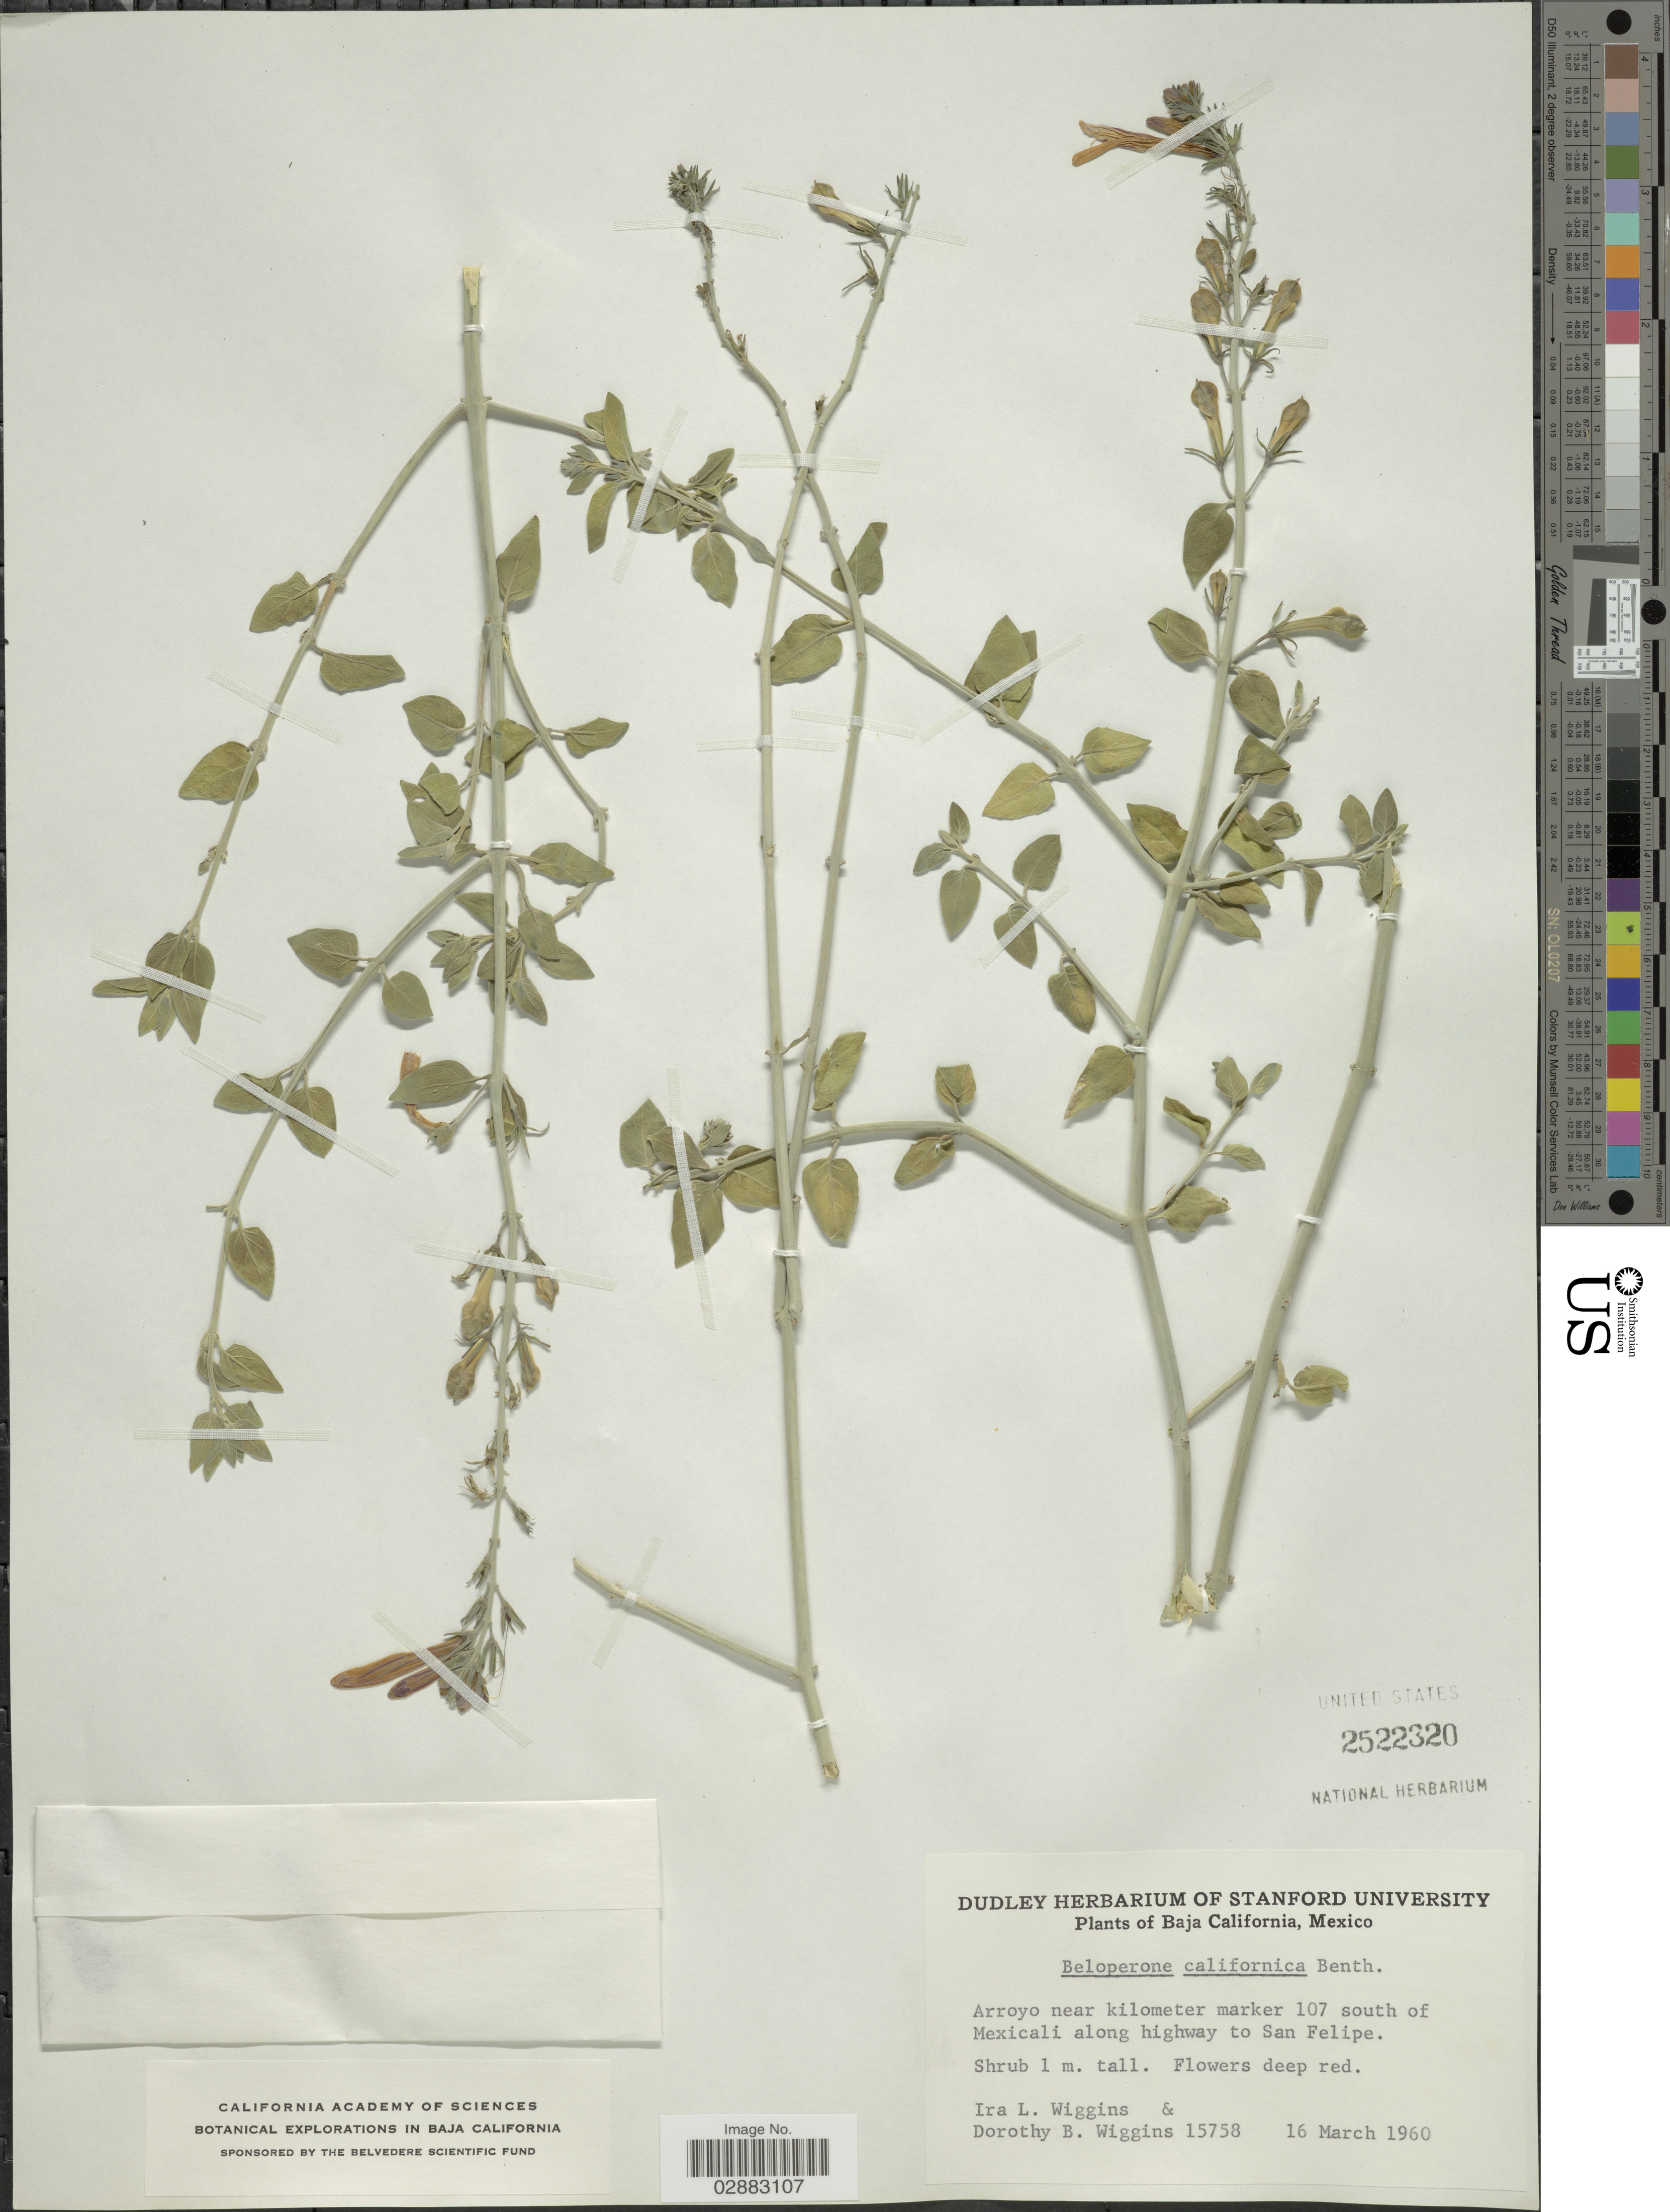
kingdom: Plantae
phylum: Tracheophyta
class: Magnoliopsida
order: Lamiales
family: Acanthaceae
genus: Beloperone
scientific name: Beloperone californica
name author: Benth.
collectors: I. L. Wiggins & D. B. Wiggins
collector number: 15758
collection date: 1960-03-16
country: Mexico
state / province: Baja California Norte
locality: Arroyo near kilometer marker 107 south of Mexicali along highway to San Felipe.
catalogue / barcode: US 2522320